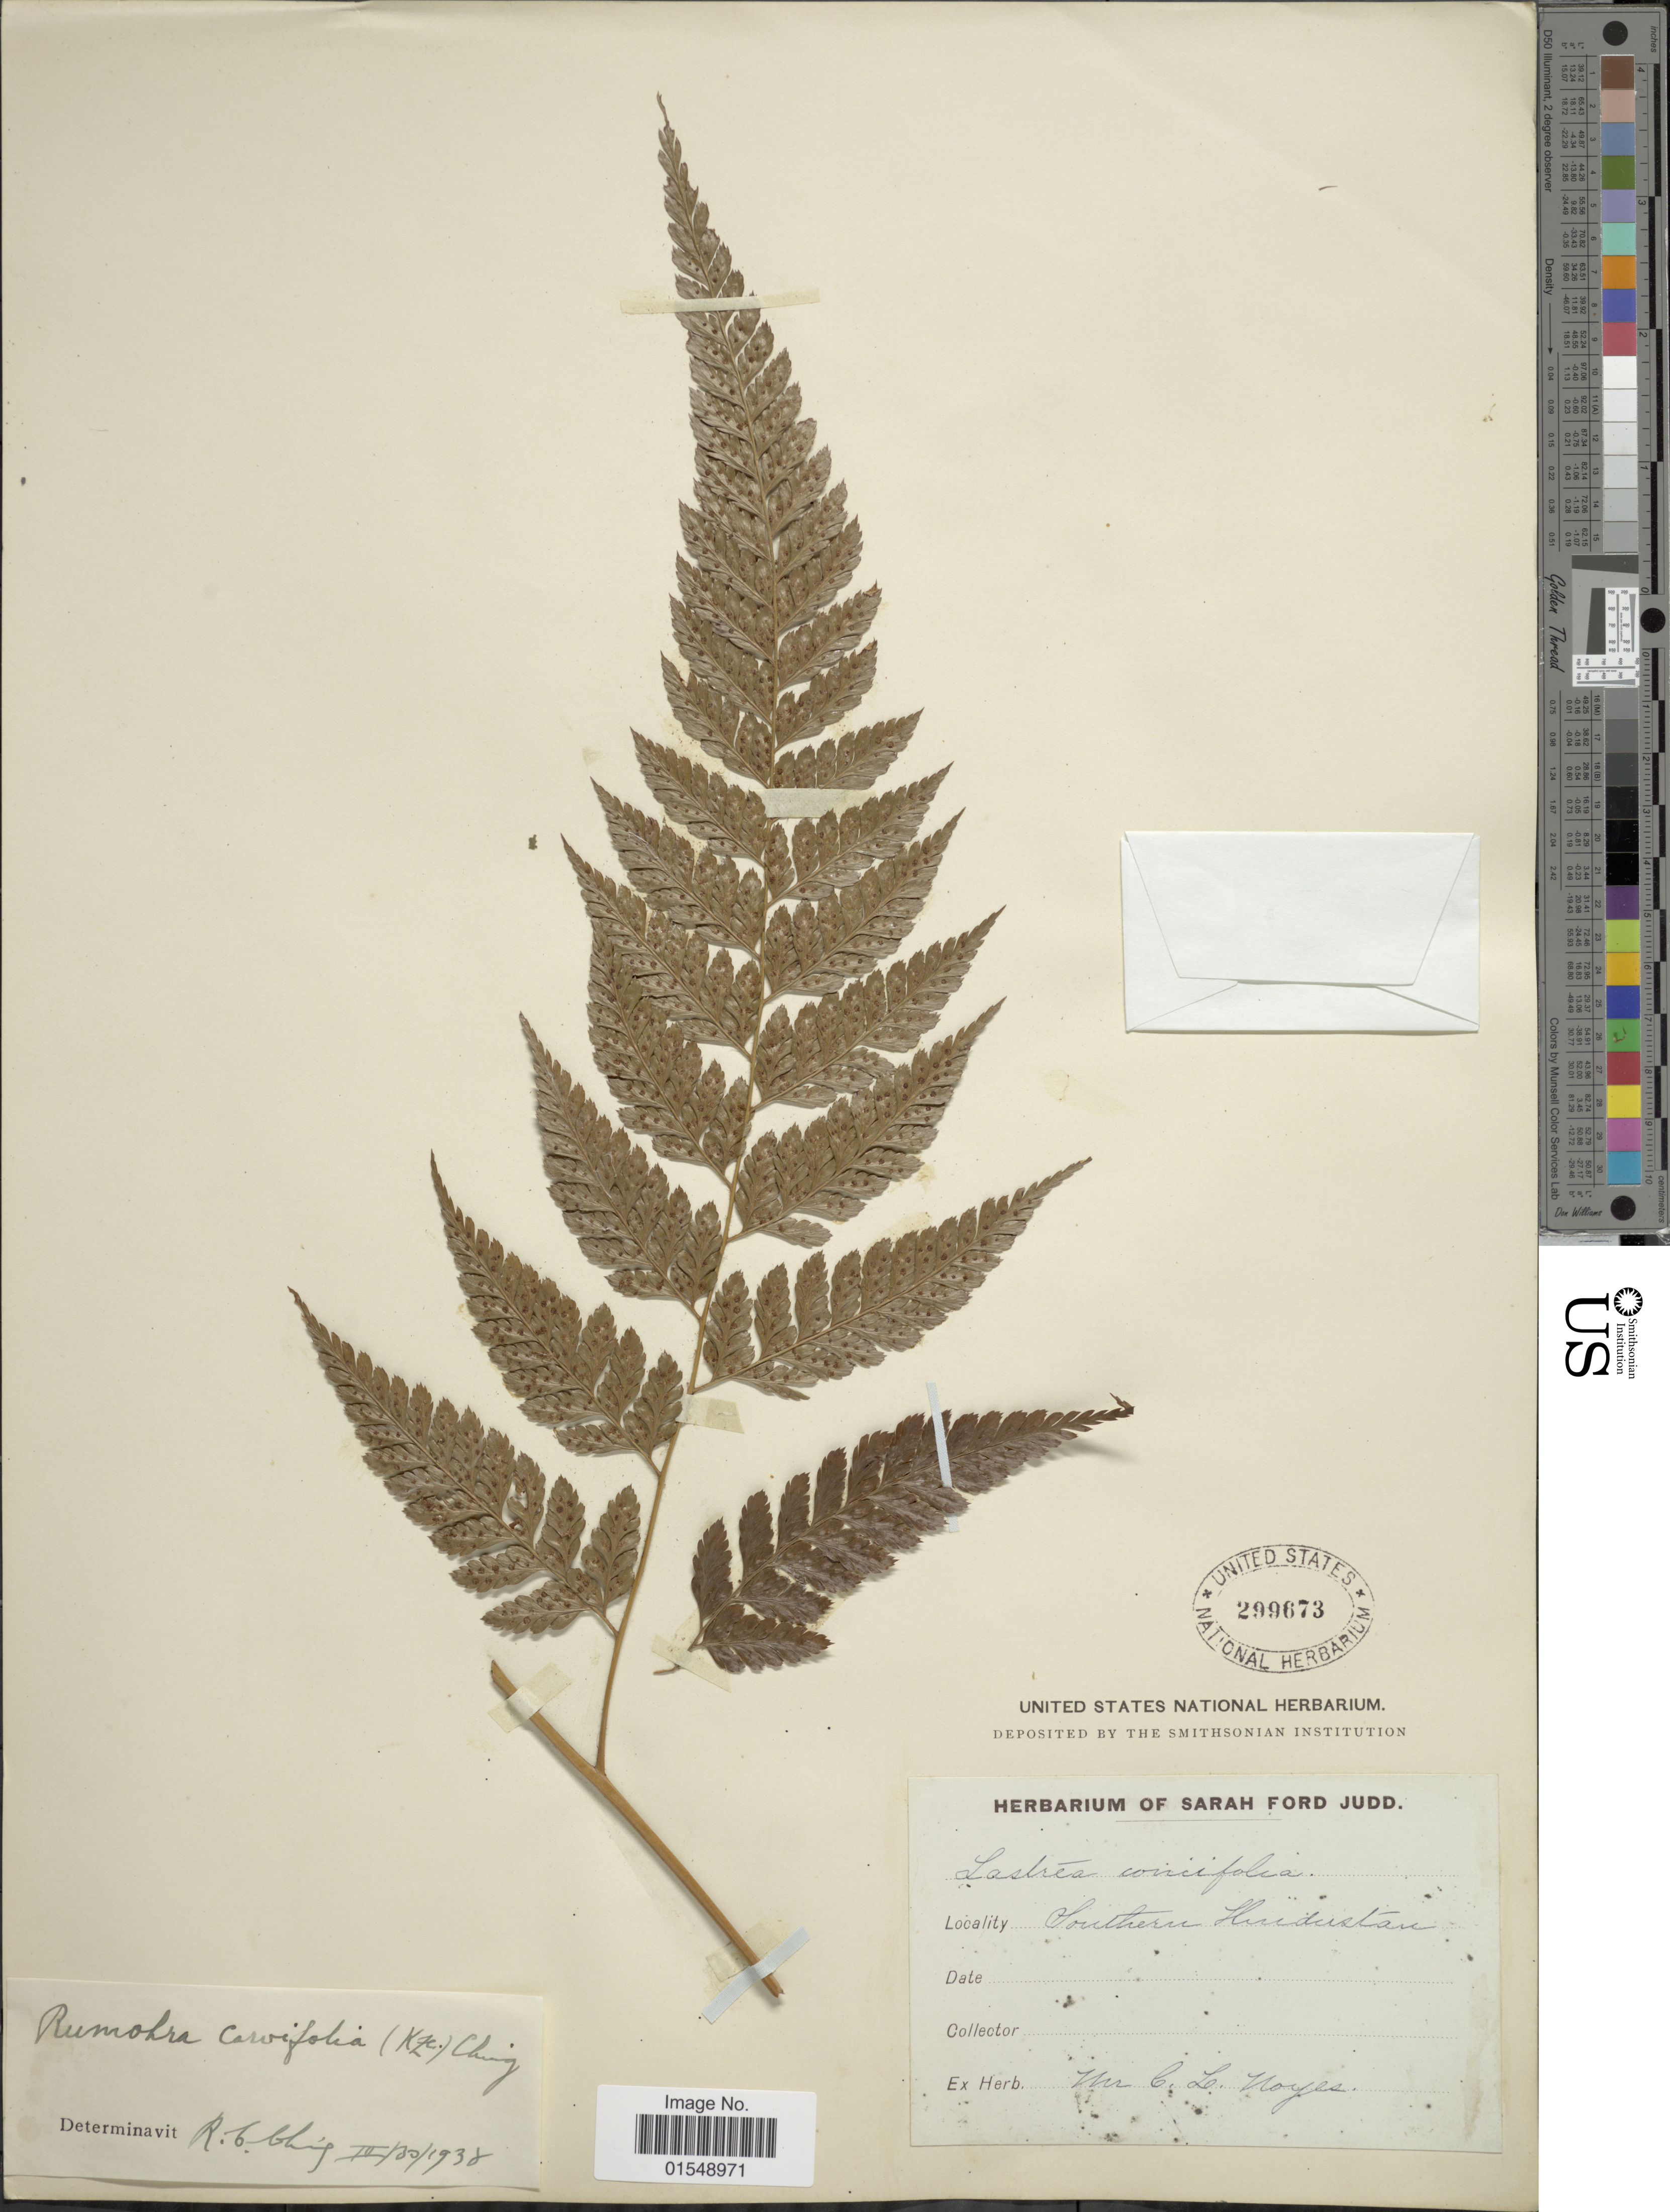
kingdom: Plantae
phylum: Tracheophyta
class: Polypodiopsida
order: Polypodiales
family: Dryopteridaceae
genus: Arachniodes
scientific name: Arachniodes aristata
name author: (G. Forst.) Tindale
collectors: ex herb. C. L. Noyes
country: India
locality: Southern Hindustan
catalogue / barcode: US 299673